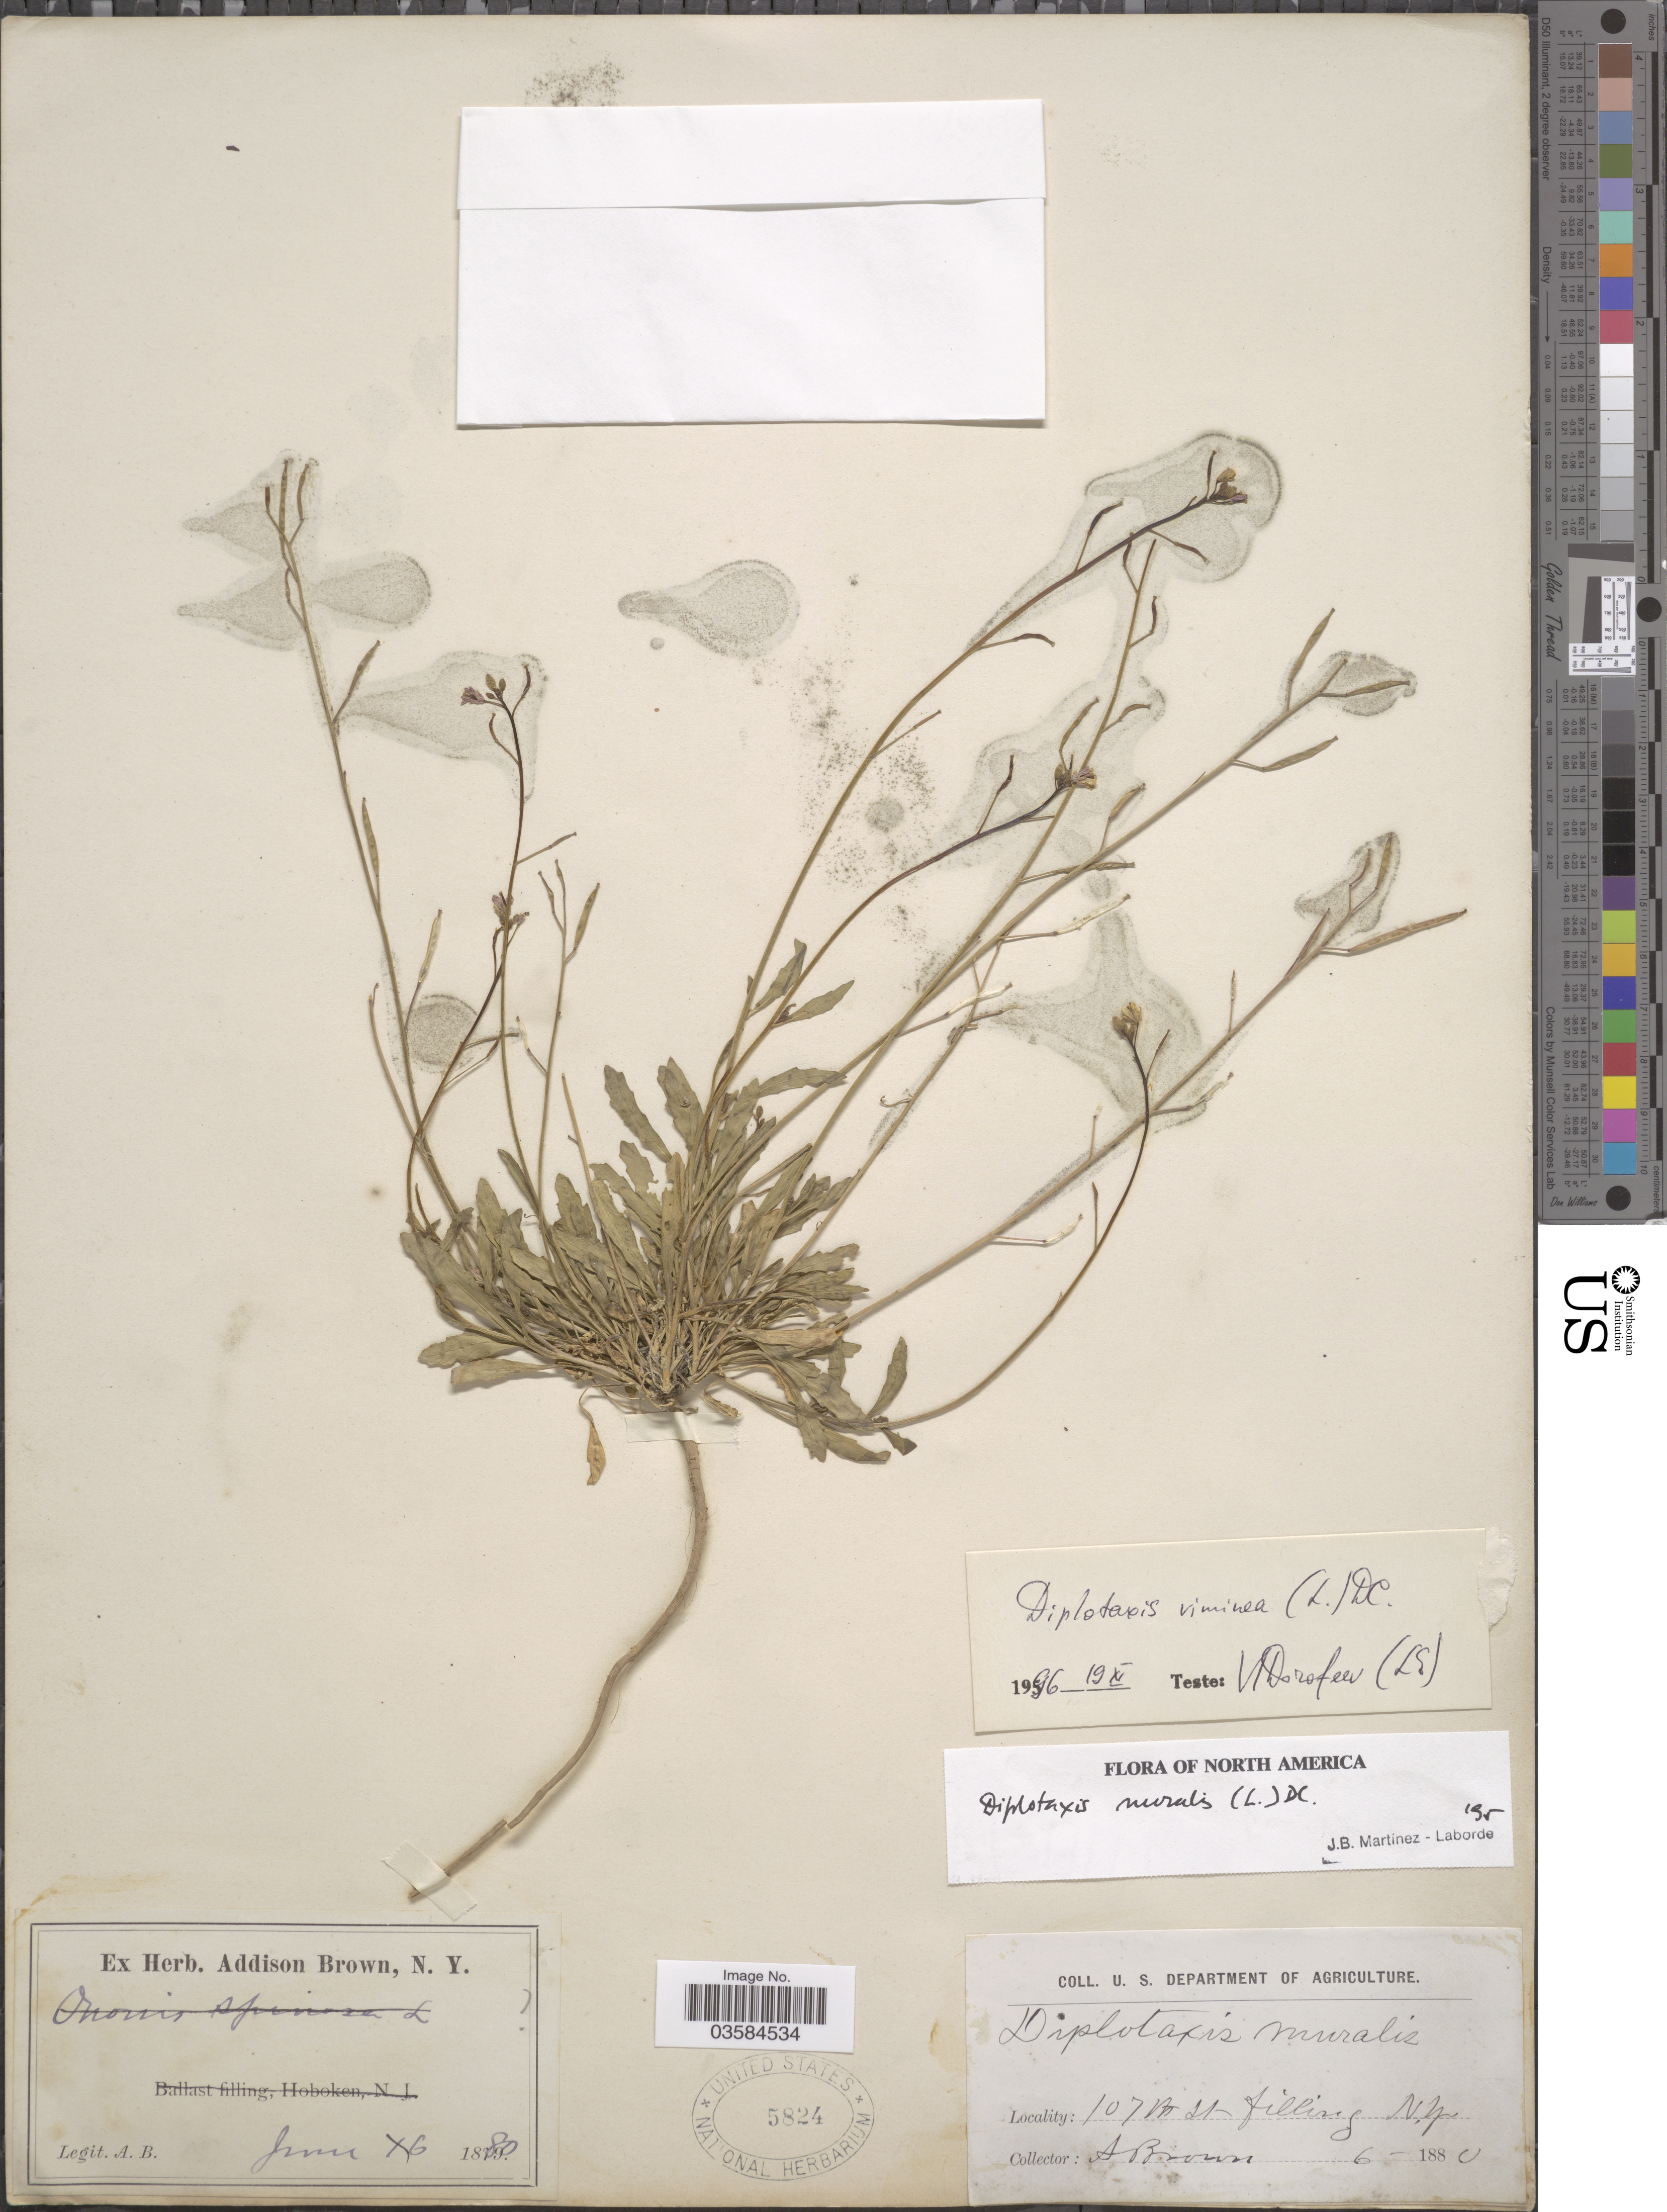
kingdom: Plantae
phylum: Tracheophyta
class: Magnoliopsida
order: Brassicales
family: Brassicaceae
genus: Diplotaxis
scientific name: Diplotaxis viminea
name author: (L.) DC.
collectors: A. Brown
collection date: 1880-06-06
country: United States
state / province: New York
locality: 107 M St filling.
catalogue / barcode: US 5824